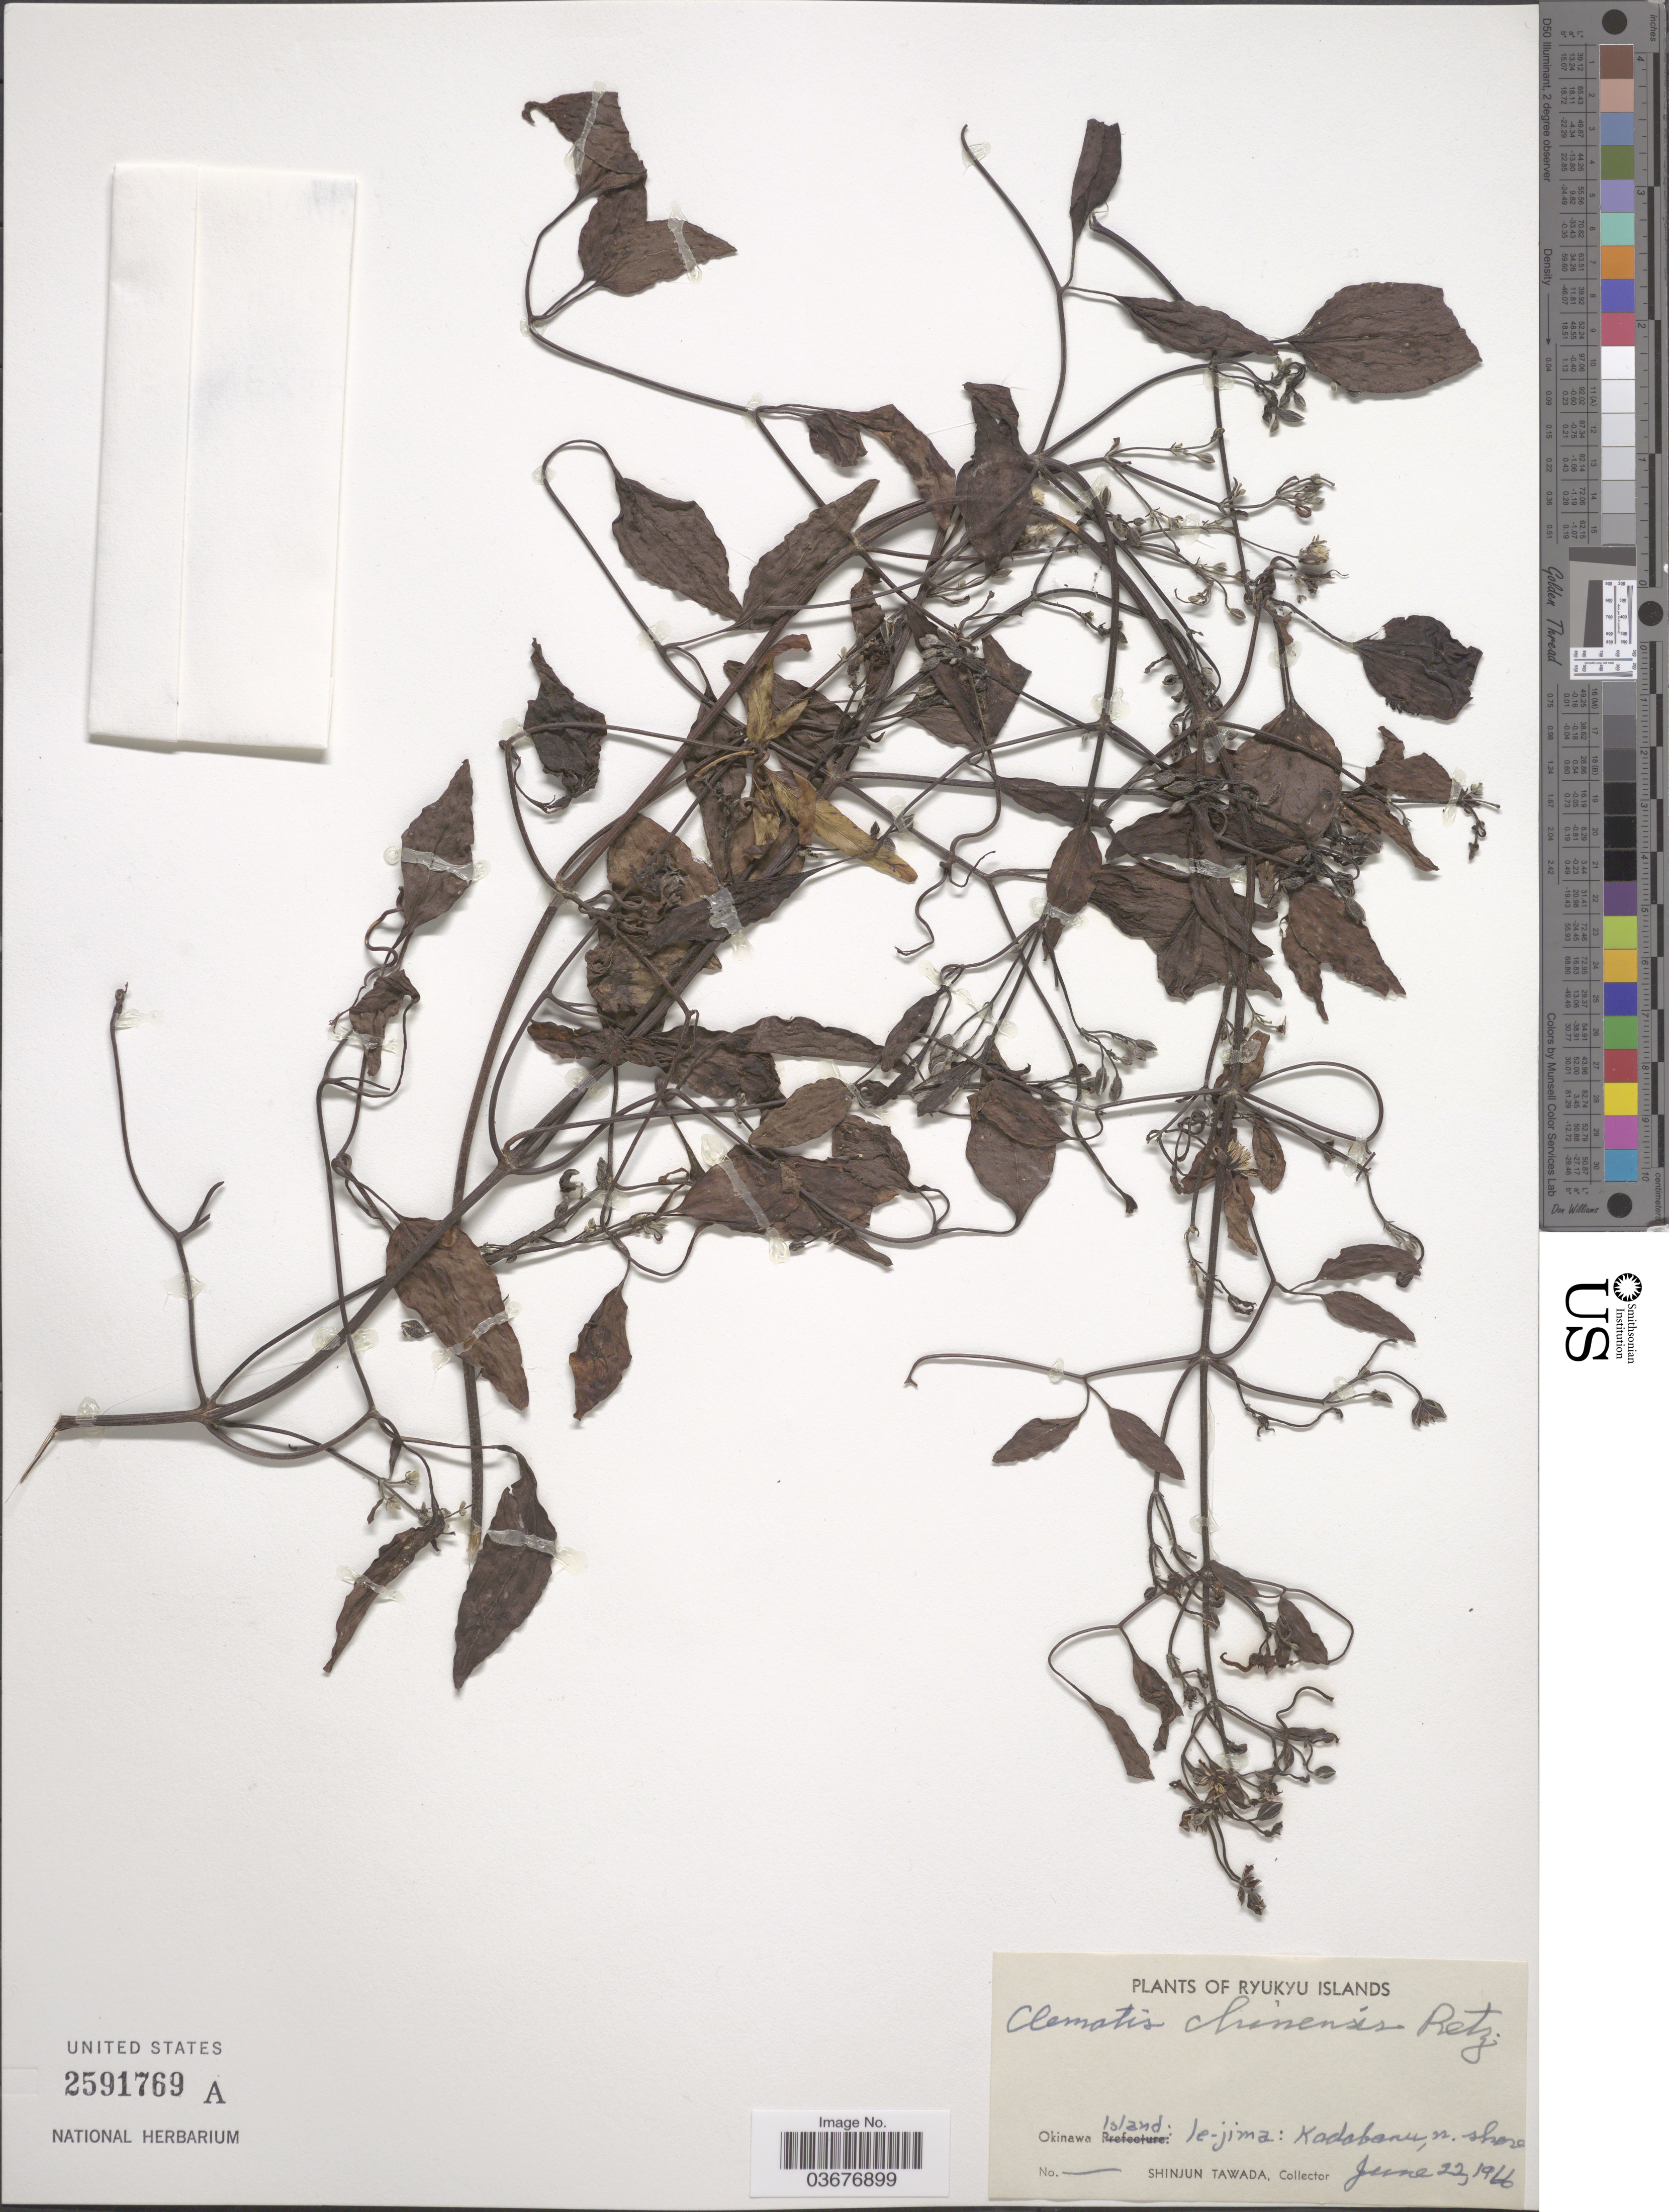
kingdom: Plantae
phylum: Tracheophyta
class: Magnoliopsida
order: Ranunculales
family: Ranunculaceae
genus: Clematis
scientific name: Clematis chinensis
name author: Retz.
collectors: S. Tawada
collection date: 1966-06-22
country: Japan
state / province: Okinawa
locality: Ryukyu Islands. Okinawa Island: le-jima: Kodabanu, n. shore.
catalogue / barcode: US 2591769A